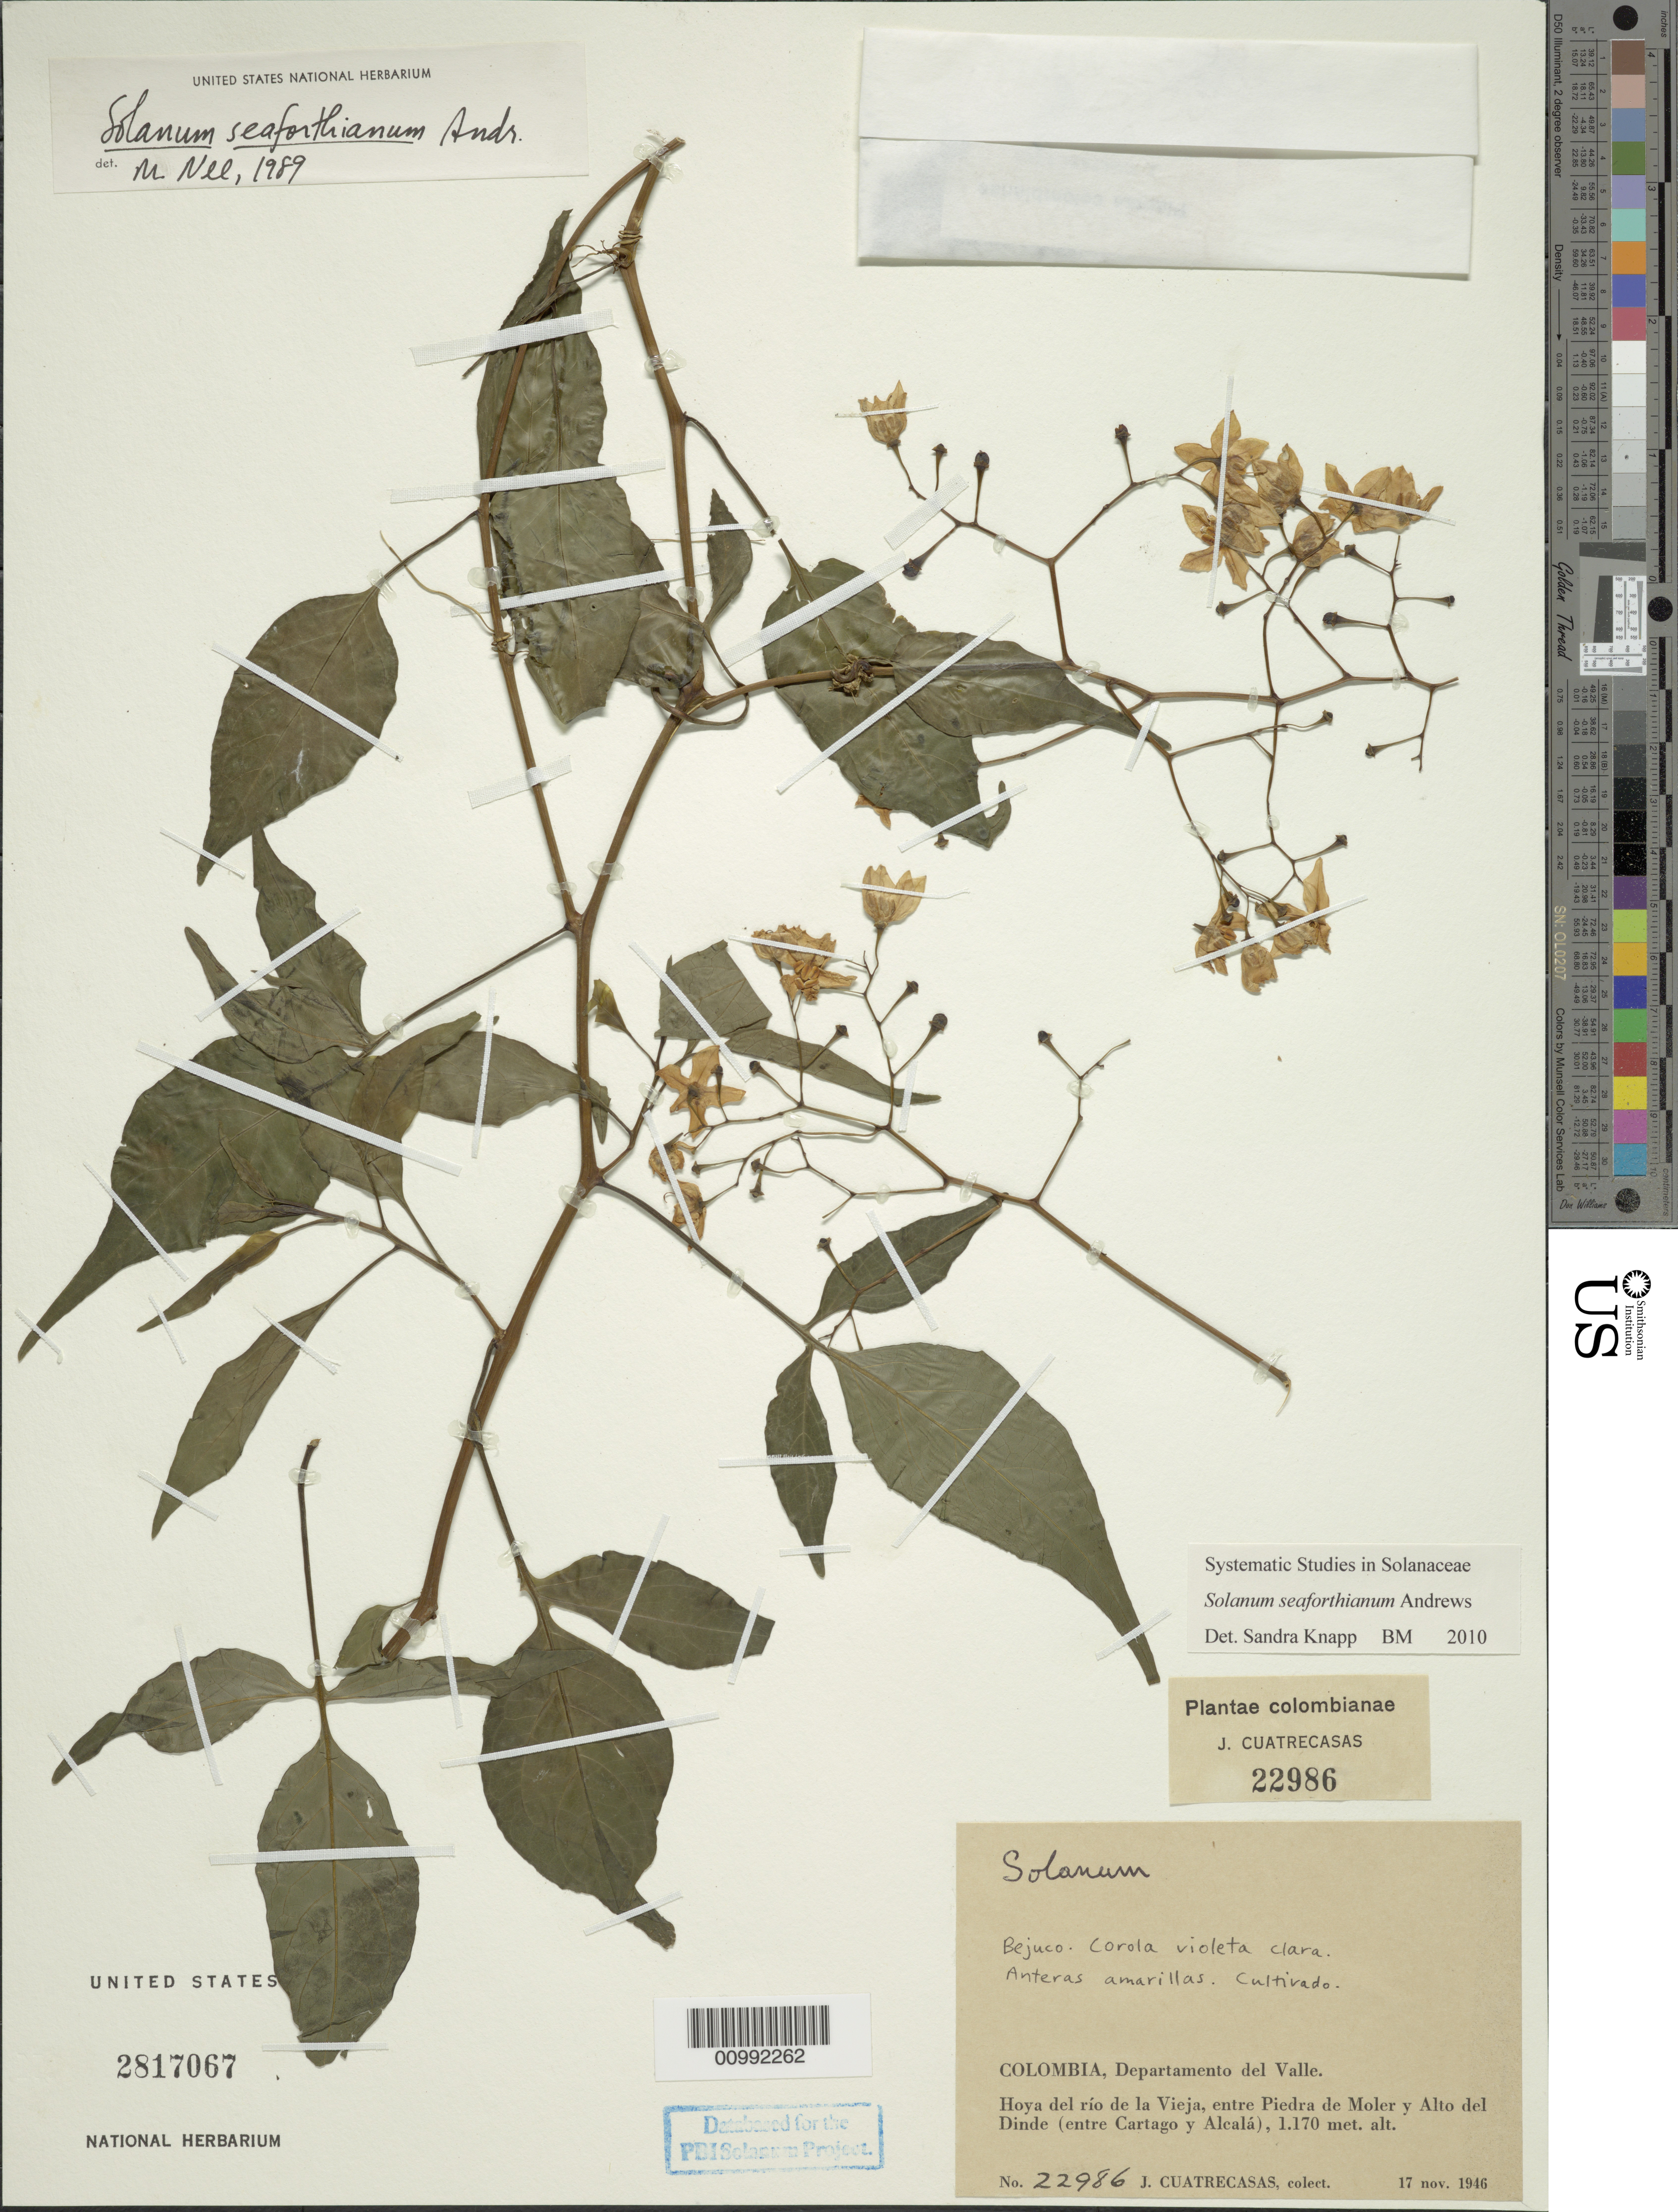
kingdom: Plantae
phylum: Tracheophyta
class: Magnoliopsida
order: Solanales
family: Solanaceae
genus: Solanum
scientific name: Solanum seaforthianum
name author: Andrews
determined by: Knapp, S. D.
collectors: J. Cuatrecasas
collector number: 22986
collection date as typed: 17 Nov 1946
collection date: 1946-11-17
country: Colombia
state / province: Valle del Cauca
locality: hoya del Río de la Vieja, entre Piedra de Moler y Alto del Dinde (entre Cartago y Alcalá)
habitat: cultivado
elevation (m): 1170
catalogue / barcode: US 2817067